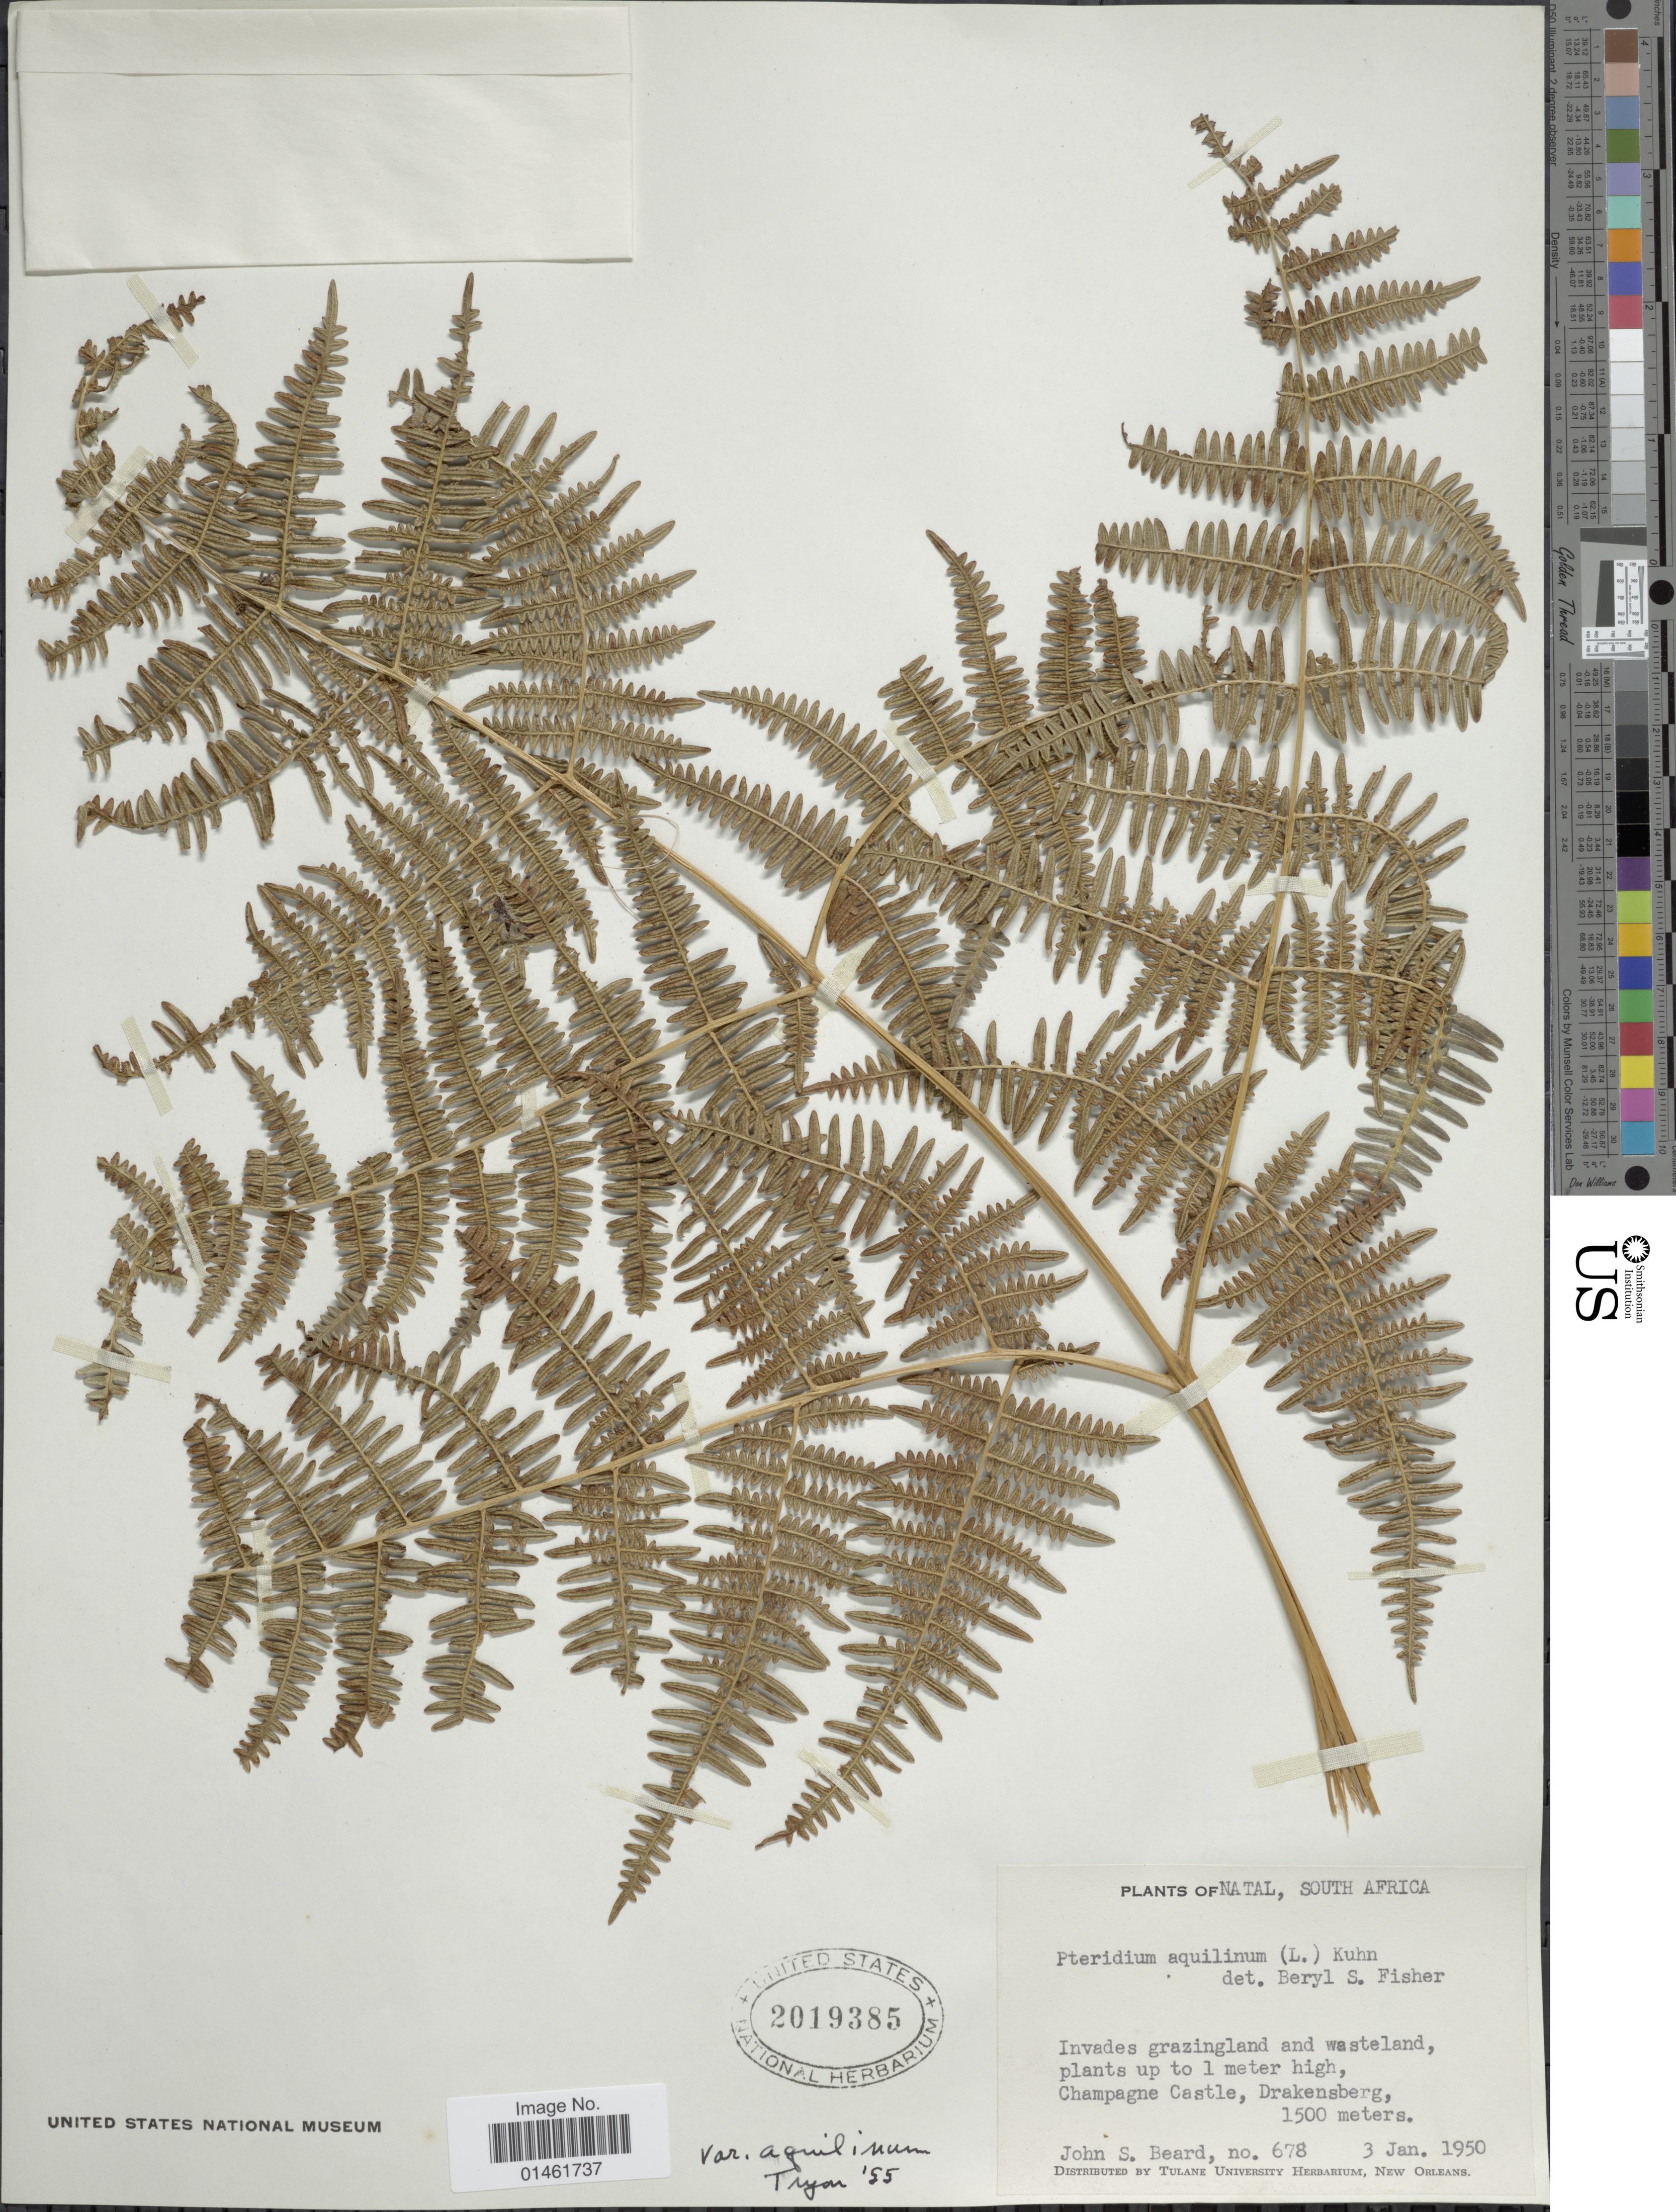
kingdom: Plantae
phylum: Tracheophyta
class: Polypodiopsida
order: Polypodiales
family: Dennstaedtiaceae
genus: Pteridium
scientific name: Pteridium aquilinum var. typicum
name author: R.M. Tryon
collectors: J. Beard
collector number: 678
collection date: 1950-01-03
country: South Africa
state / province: KwaZulu-Natal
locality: Natal, South Africa, Champagne Castle, Drakensberg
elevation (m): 1500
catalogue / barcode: US 2019385